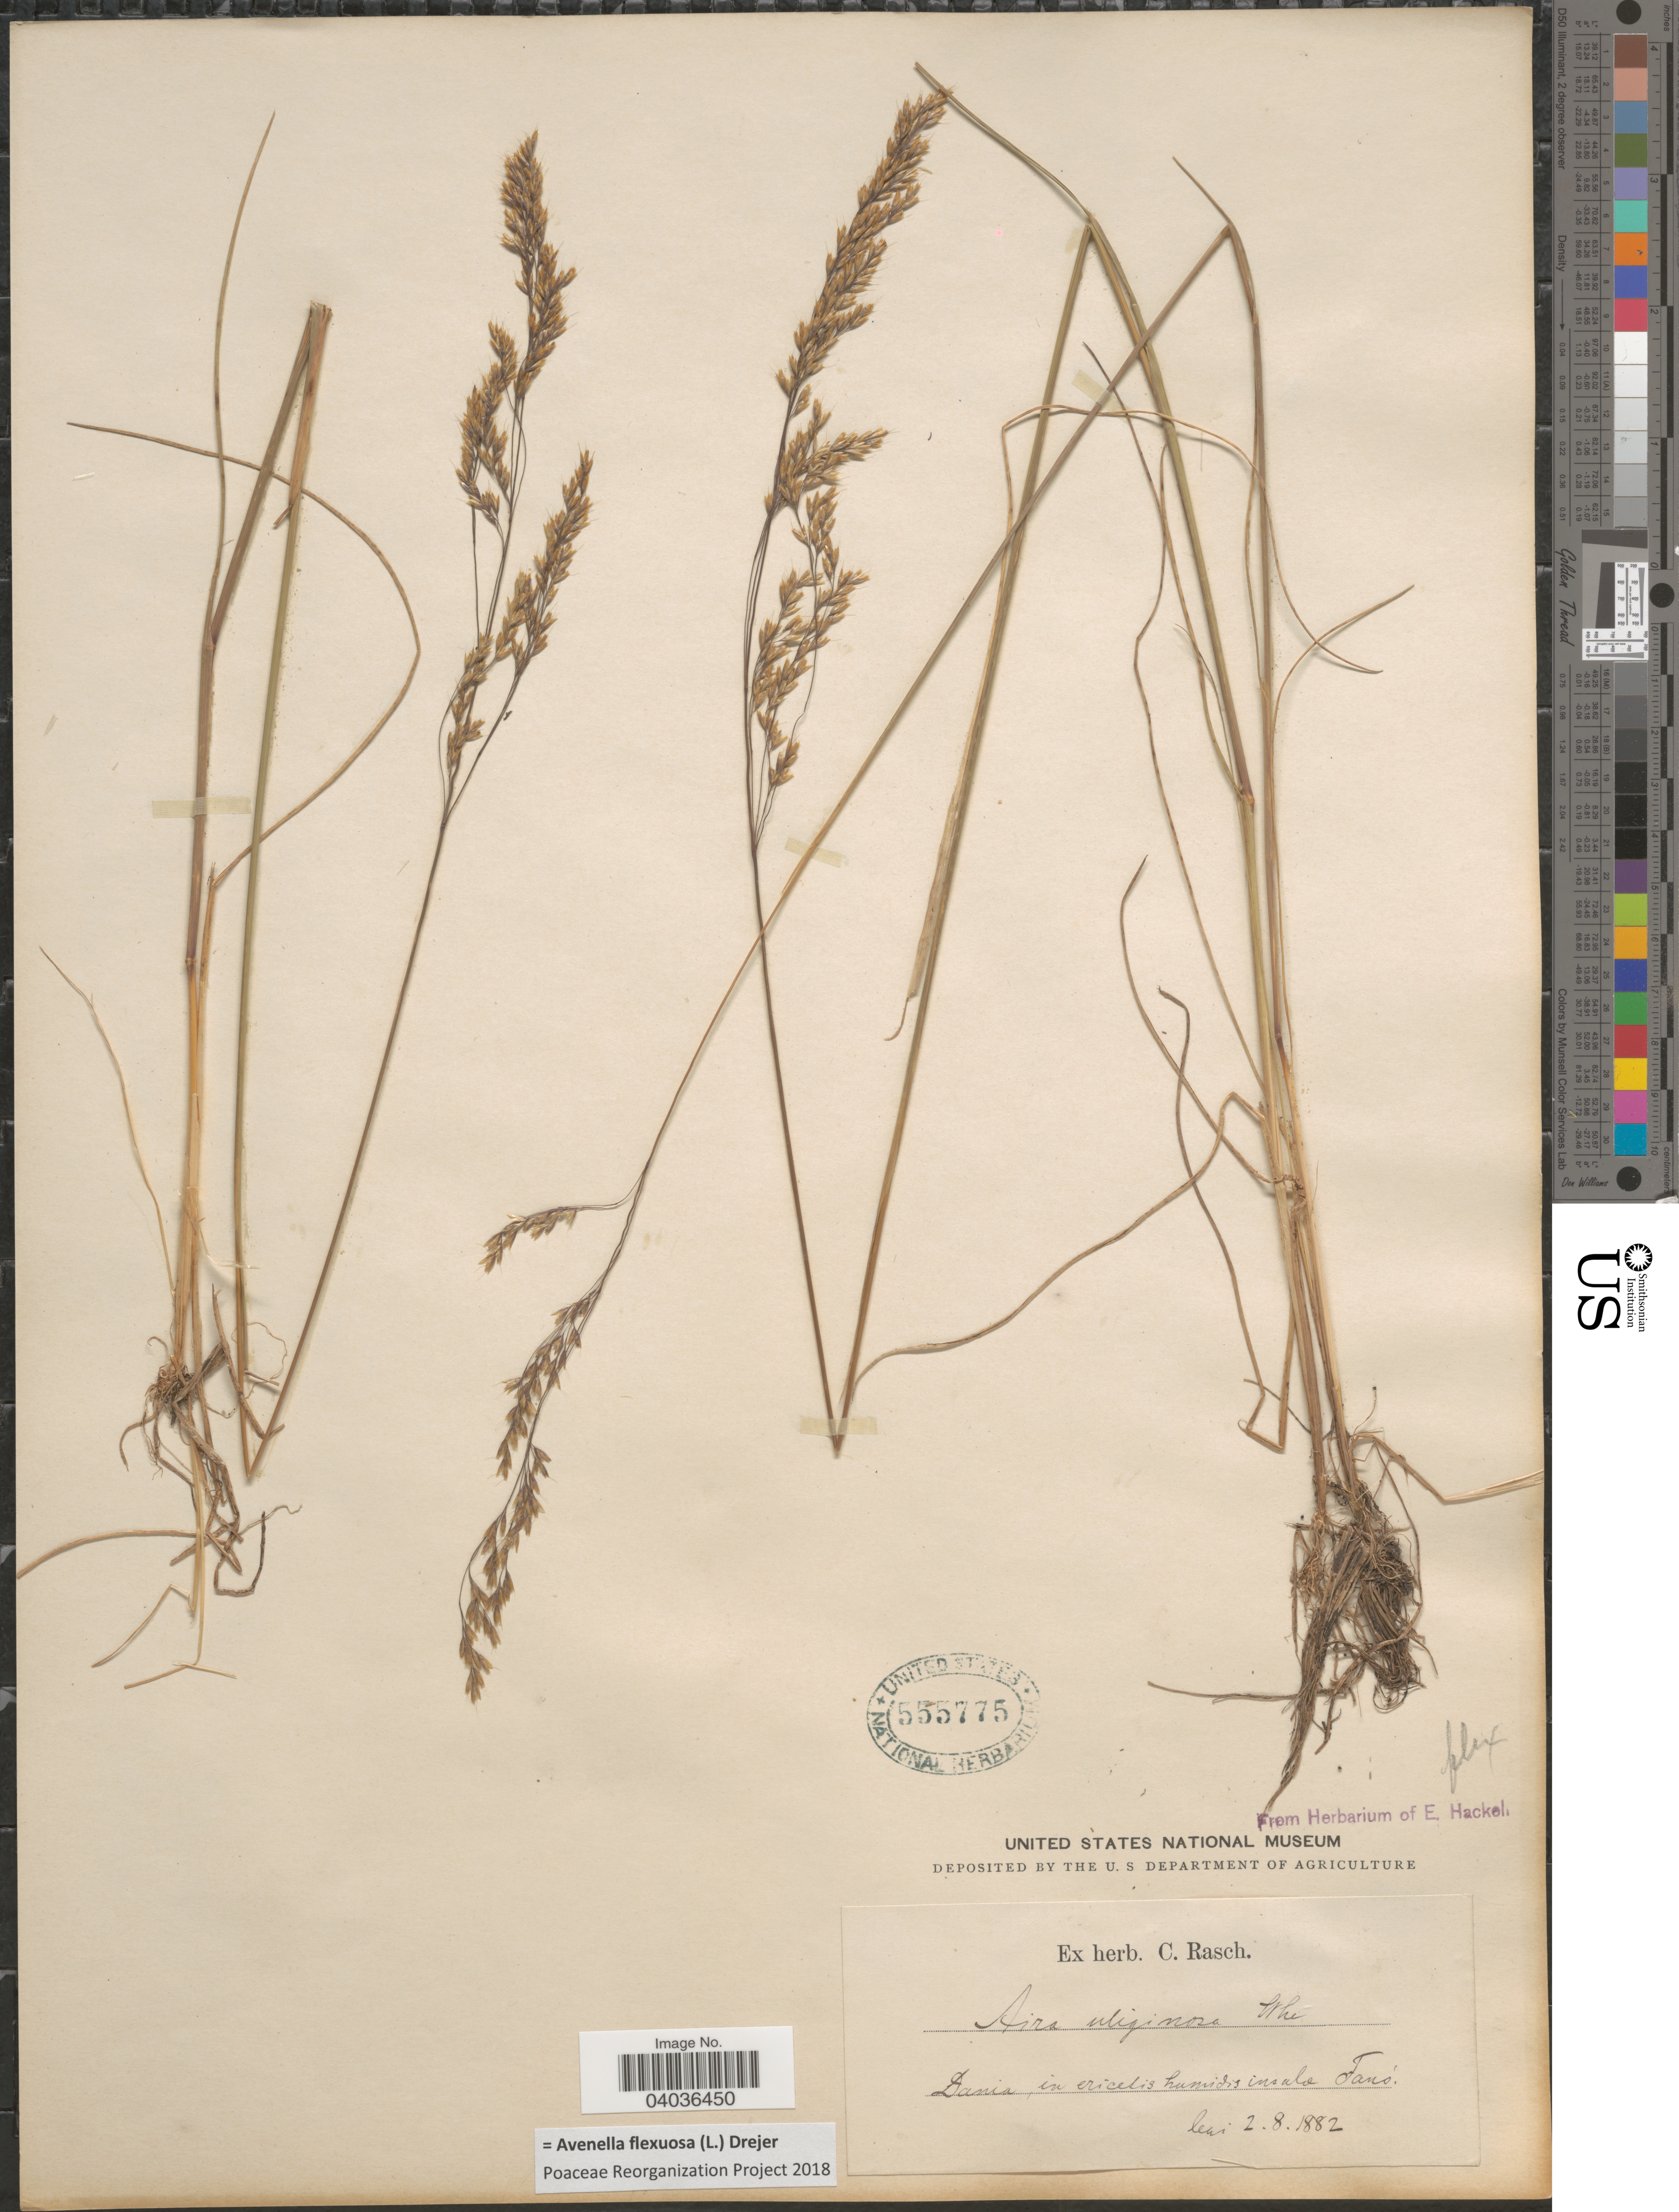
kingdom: Plantae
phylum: Tracheophyta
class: Liliopsida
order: Poales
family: Poaceae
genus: Avenella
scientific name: Avenella flexuosa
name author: (L.) Drejer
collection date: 1882-08-02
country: Denmark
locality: Dania, in cricelis humidis insula Fans.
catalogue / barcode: US 555775